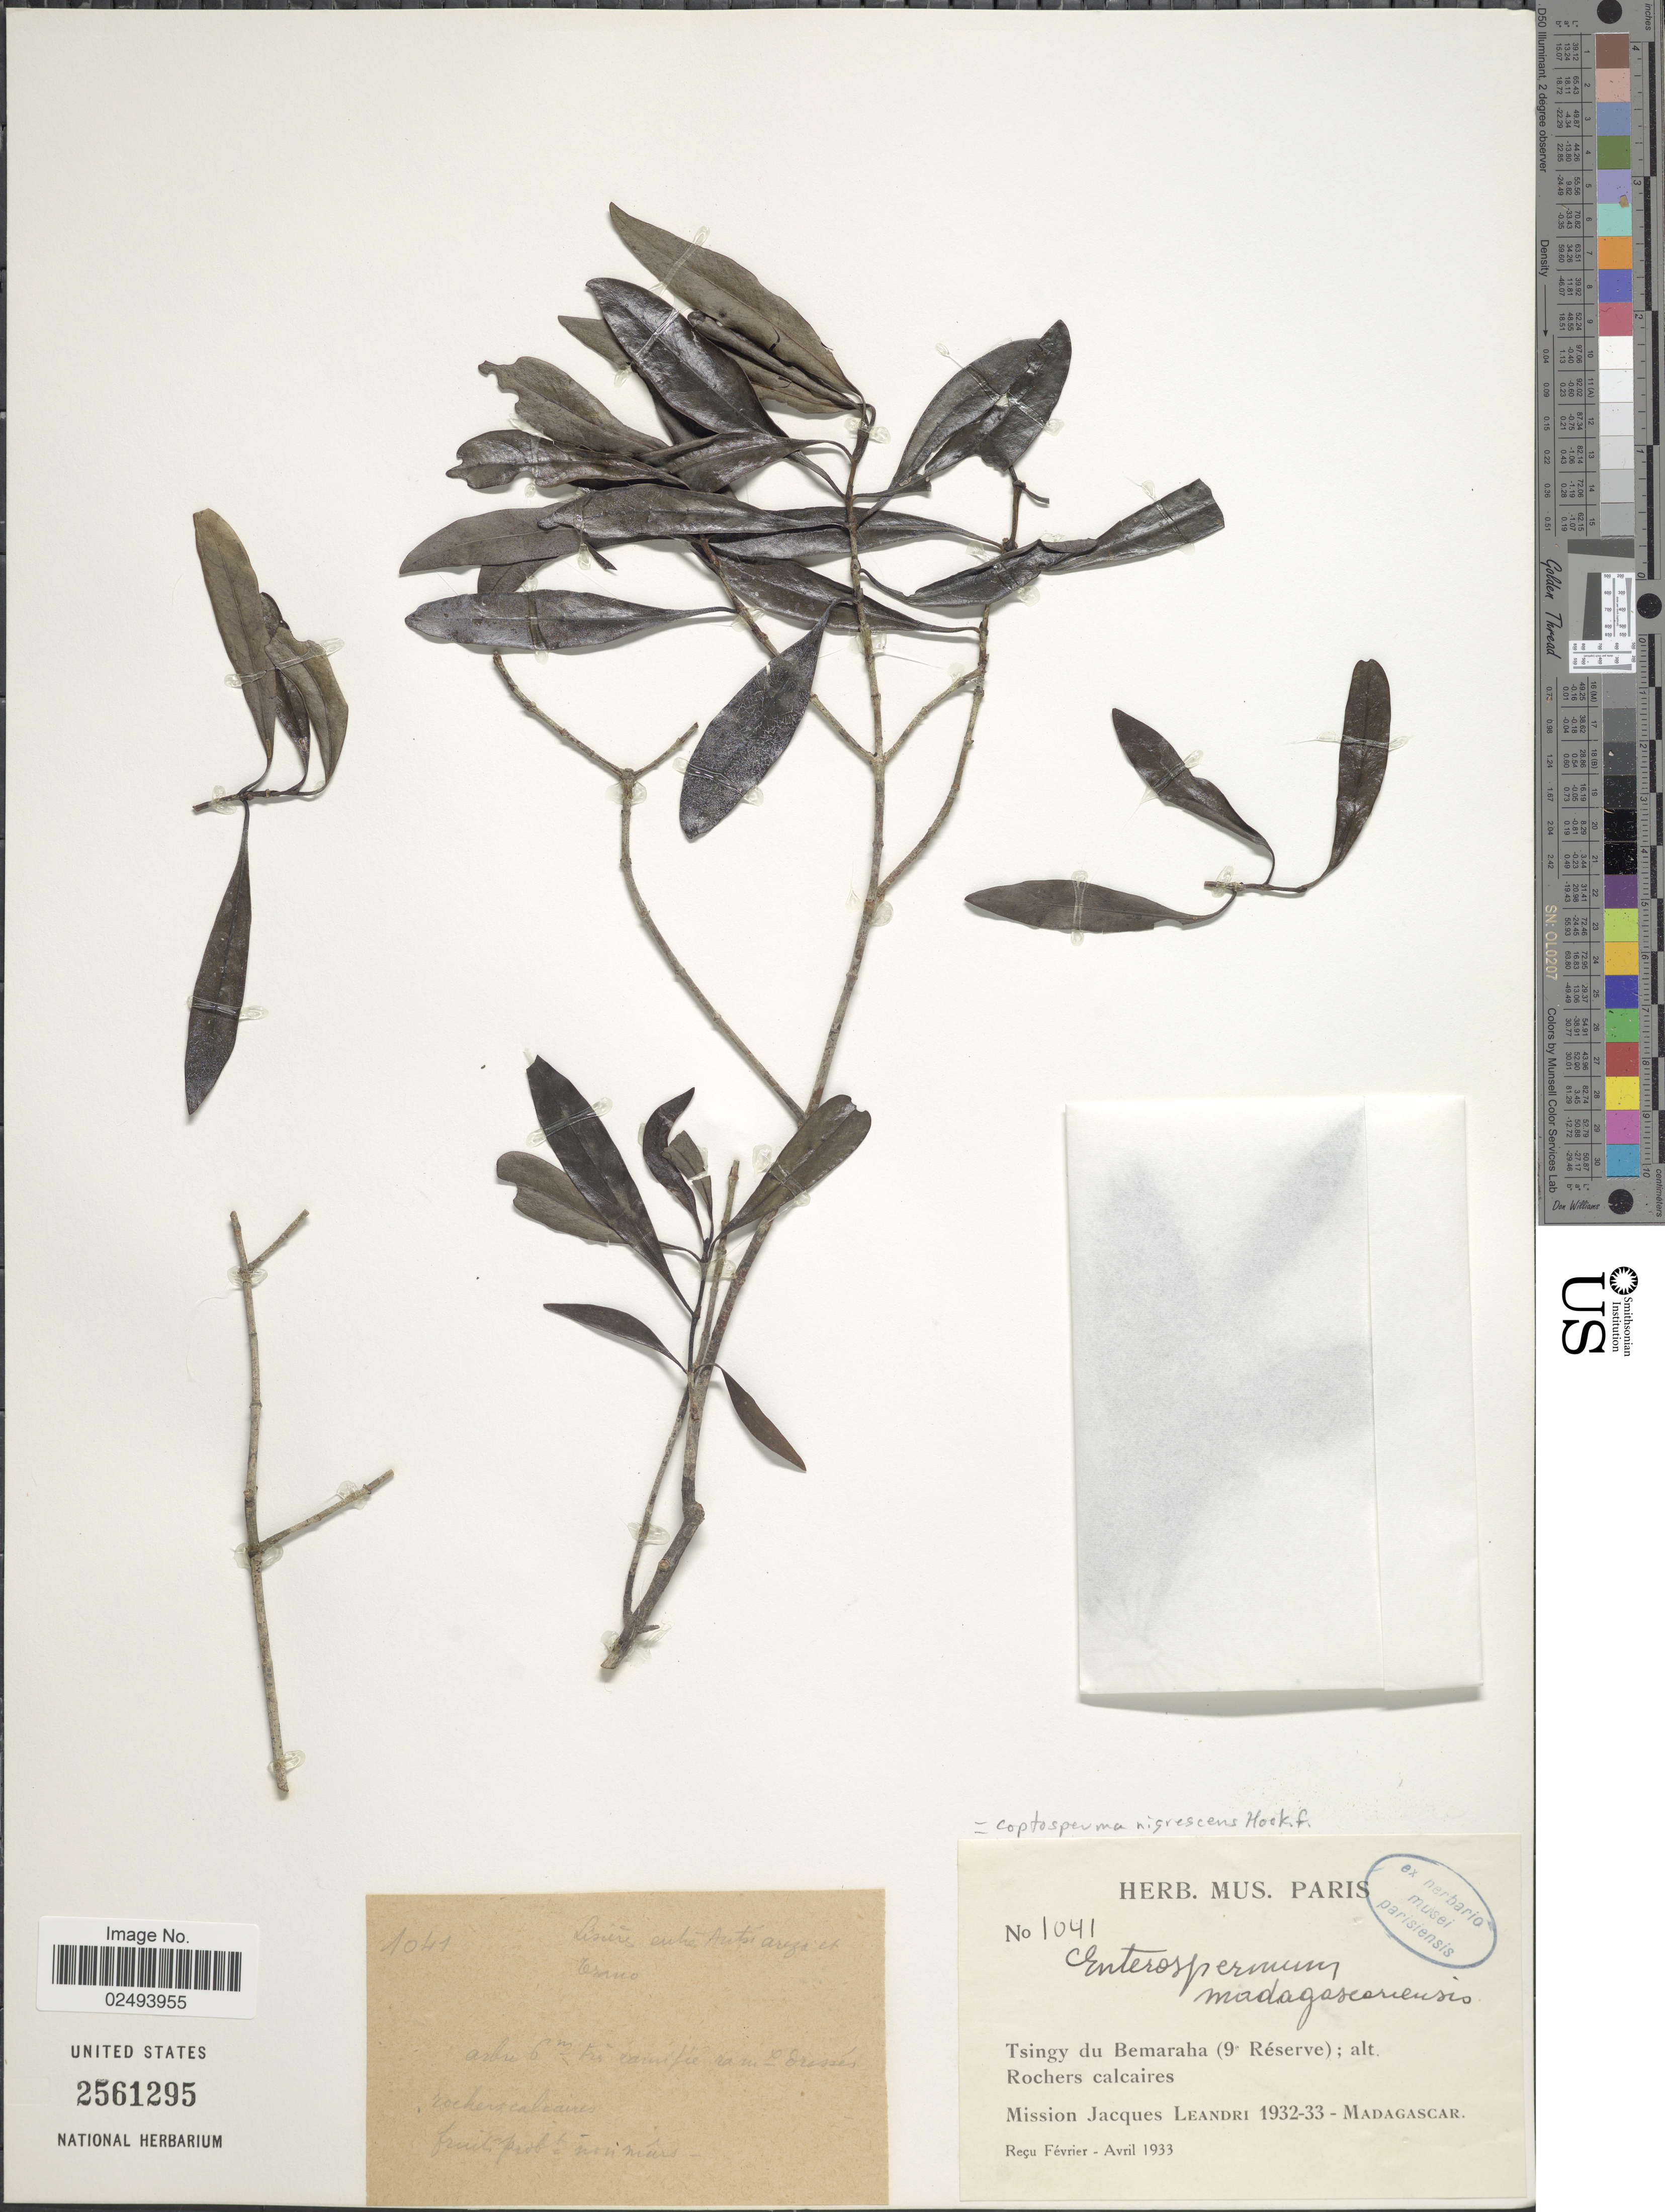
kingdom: Plantae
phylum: Tracheophyta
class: Magnoliopsida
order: Gentianales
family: Rubiaceae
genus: Coptosperma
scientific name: Coptosperma nigrescens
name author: Hook. f.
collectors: J. Leandri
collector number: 1041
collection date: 1932/1933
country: Madagascar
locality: Tsingy du Bemaraha (9e Reserve)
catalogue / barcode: US 2561295